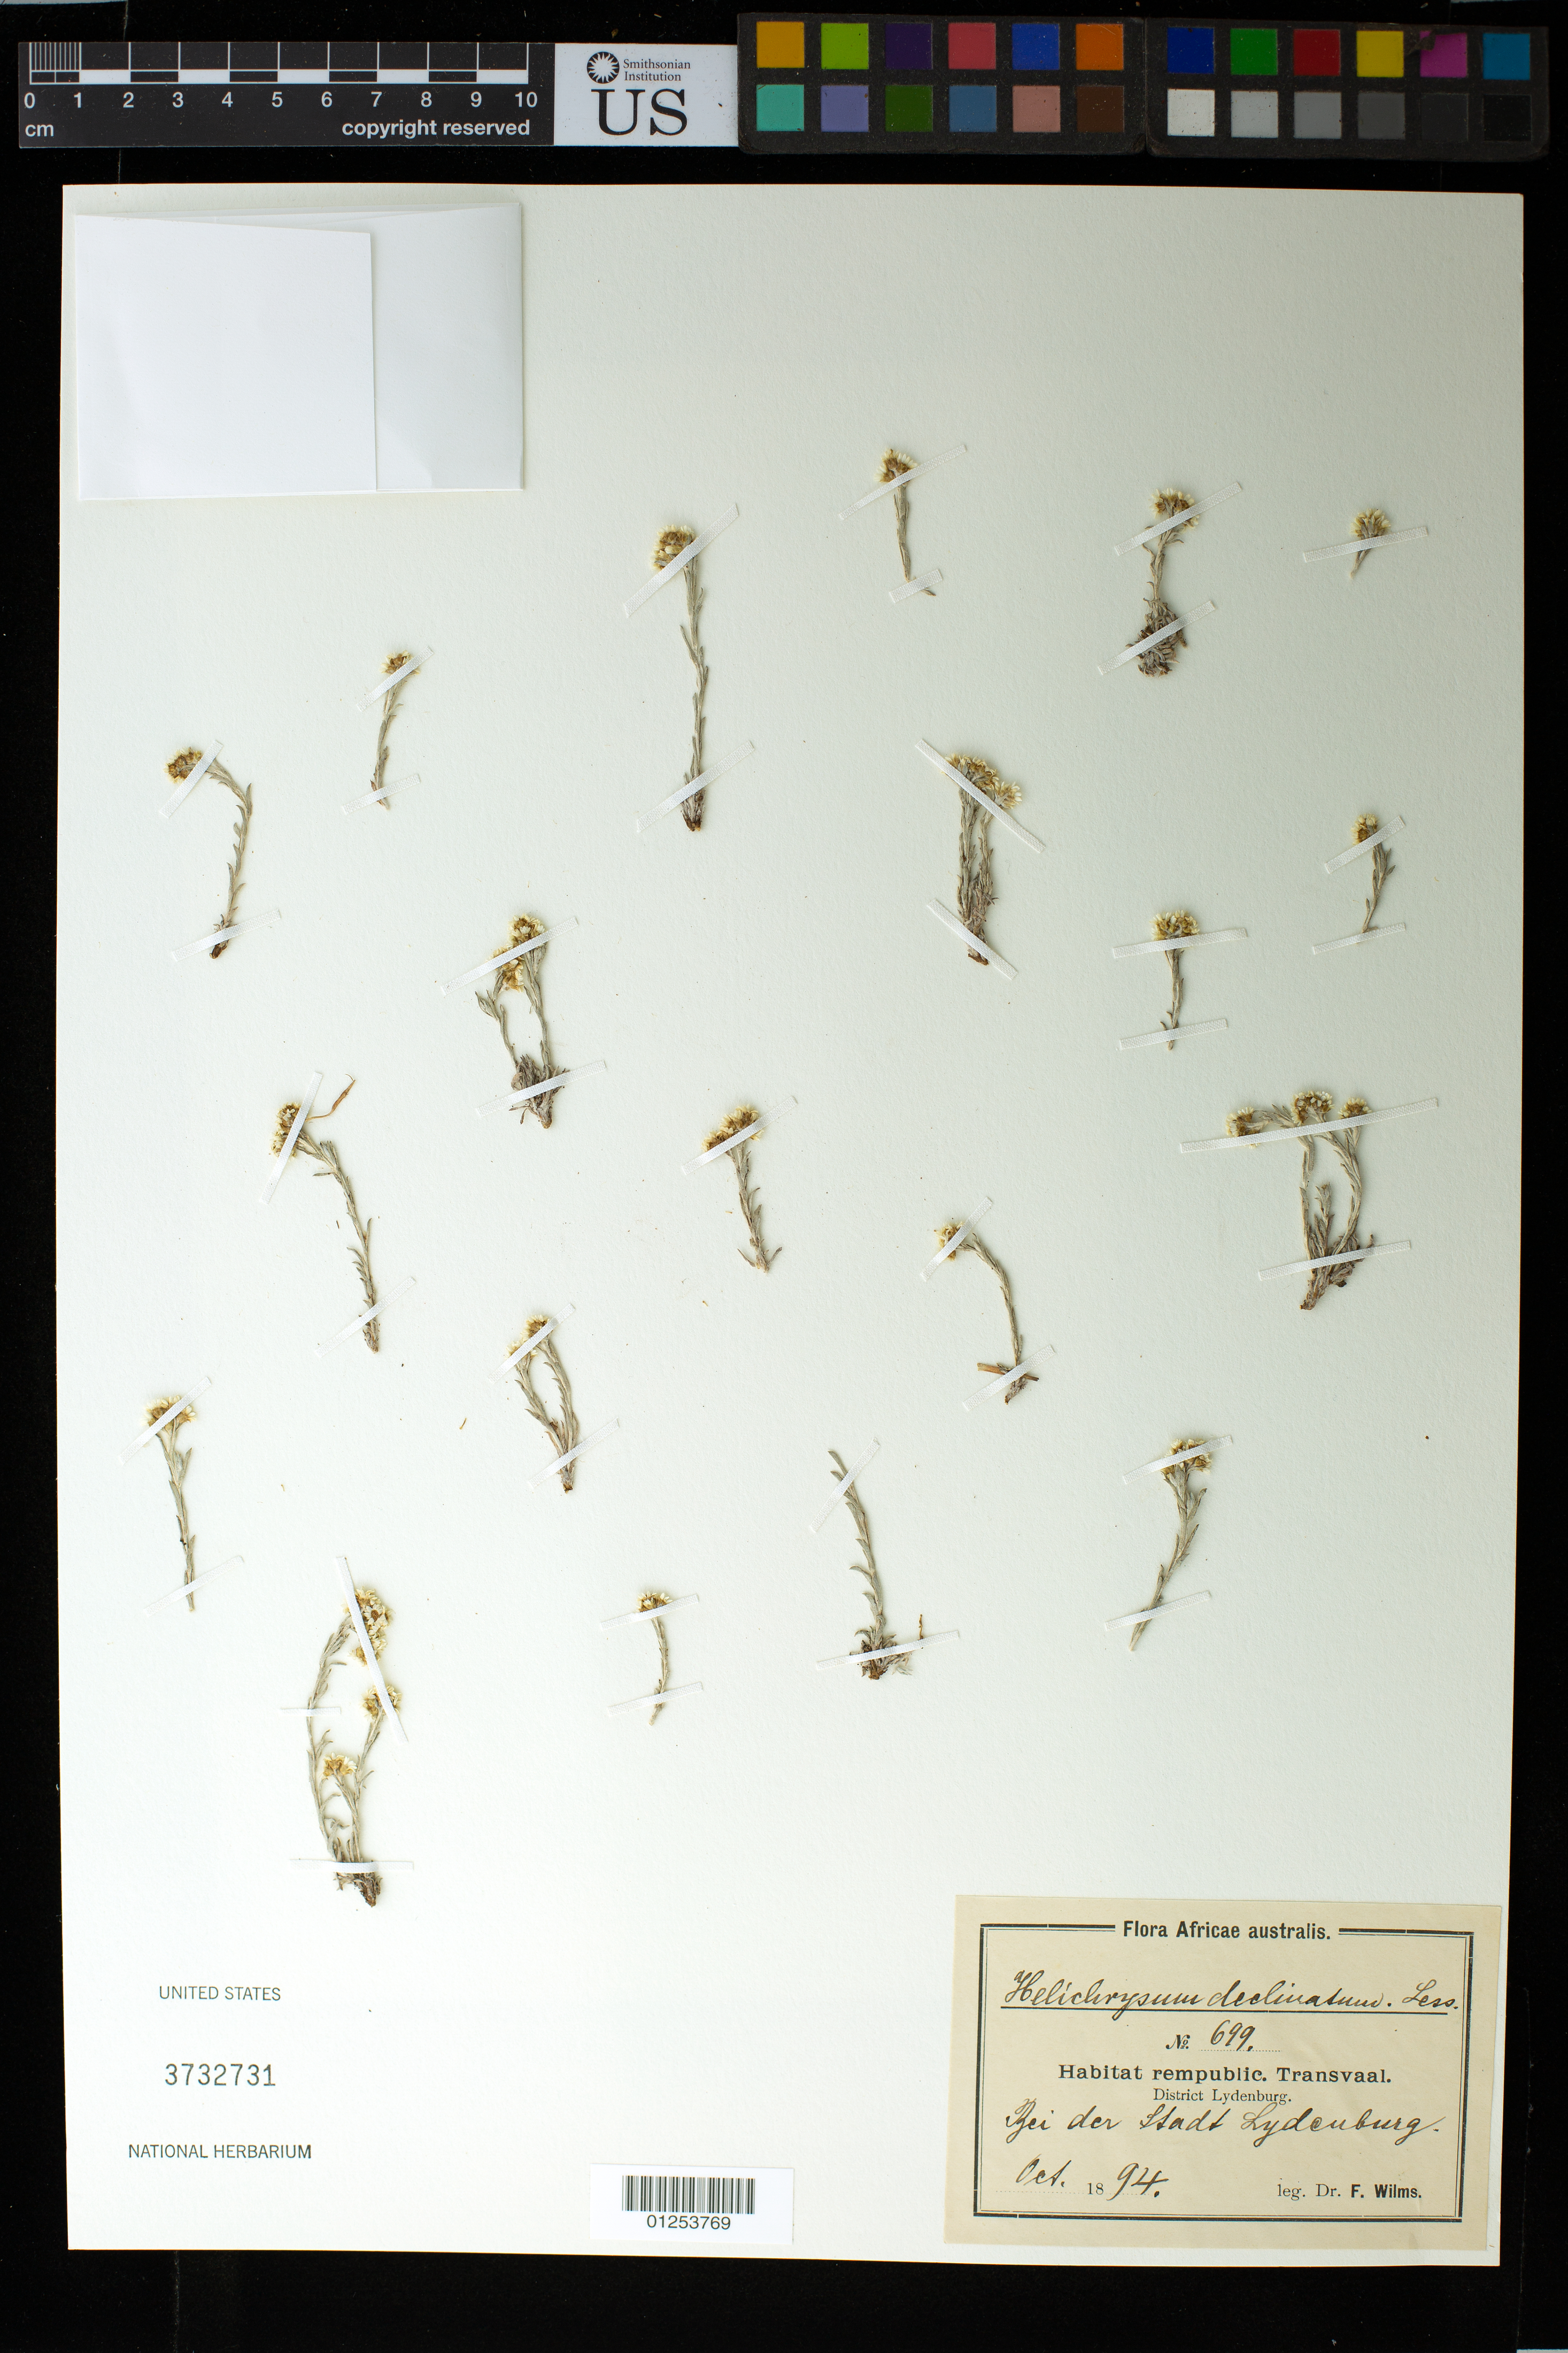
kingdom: Plantae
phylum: Tracheophyta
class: Magnoliopsida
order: Asterales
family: Asteraceae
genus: Helichrysum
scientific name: Helichrysum declinatum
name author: Less.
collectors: F. Wilms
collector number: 699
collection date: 1894-10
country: South Africa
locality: Africa australis. Habitat rempublic. Transvaal. District Lydenburg. Bei der Stadt Lydenburg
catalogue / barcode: US 3732731